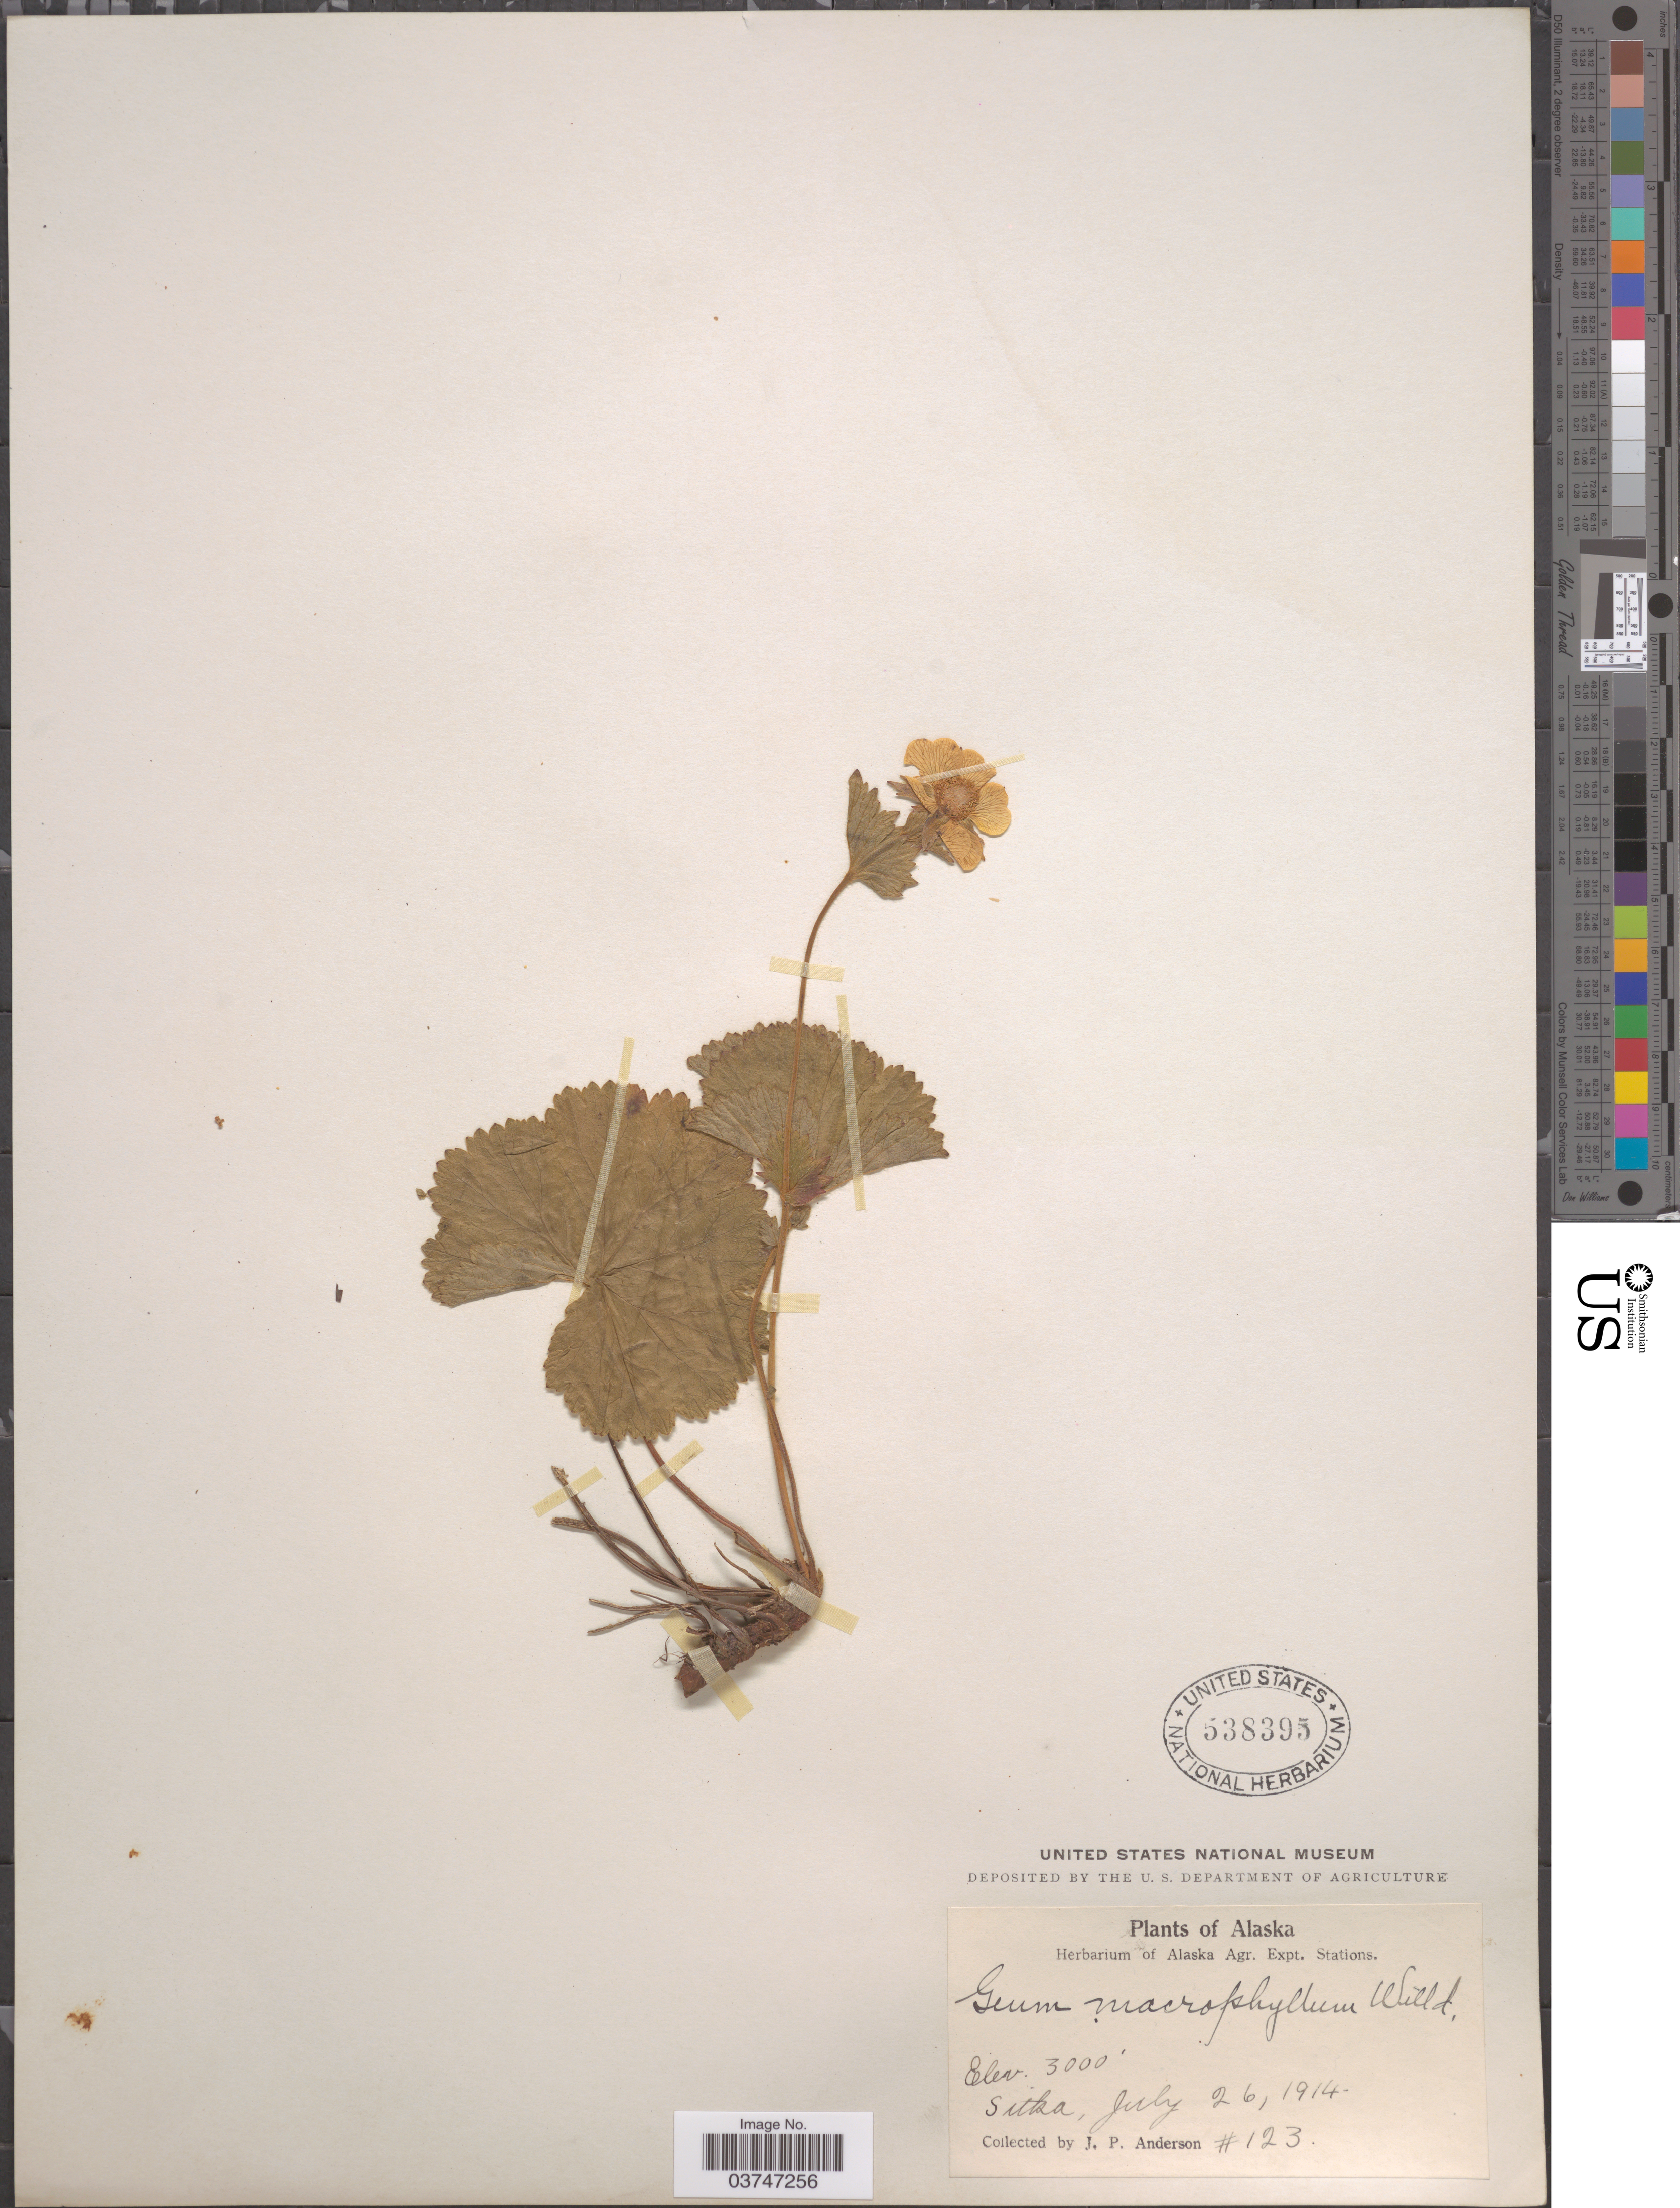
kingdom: Plantae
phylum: Tracheophyta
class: Magnoliopsida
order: Rosales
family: Rosaceae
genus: Geum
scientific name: Geum calthifolium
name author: Menzies ex Sm.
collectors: J. P. Anderson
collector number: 123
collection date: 1914-07-26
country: United States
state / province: Alaska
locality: Sitka.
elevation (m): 914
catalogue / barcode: US 538395